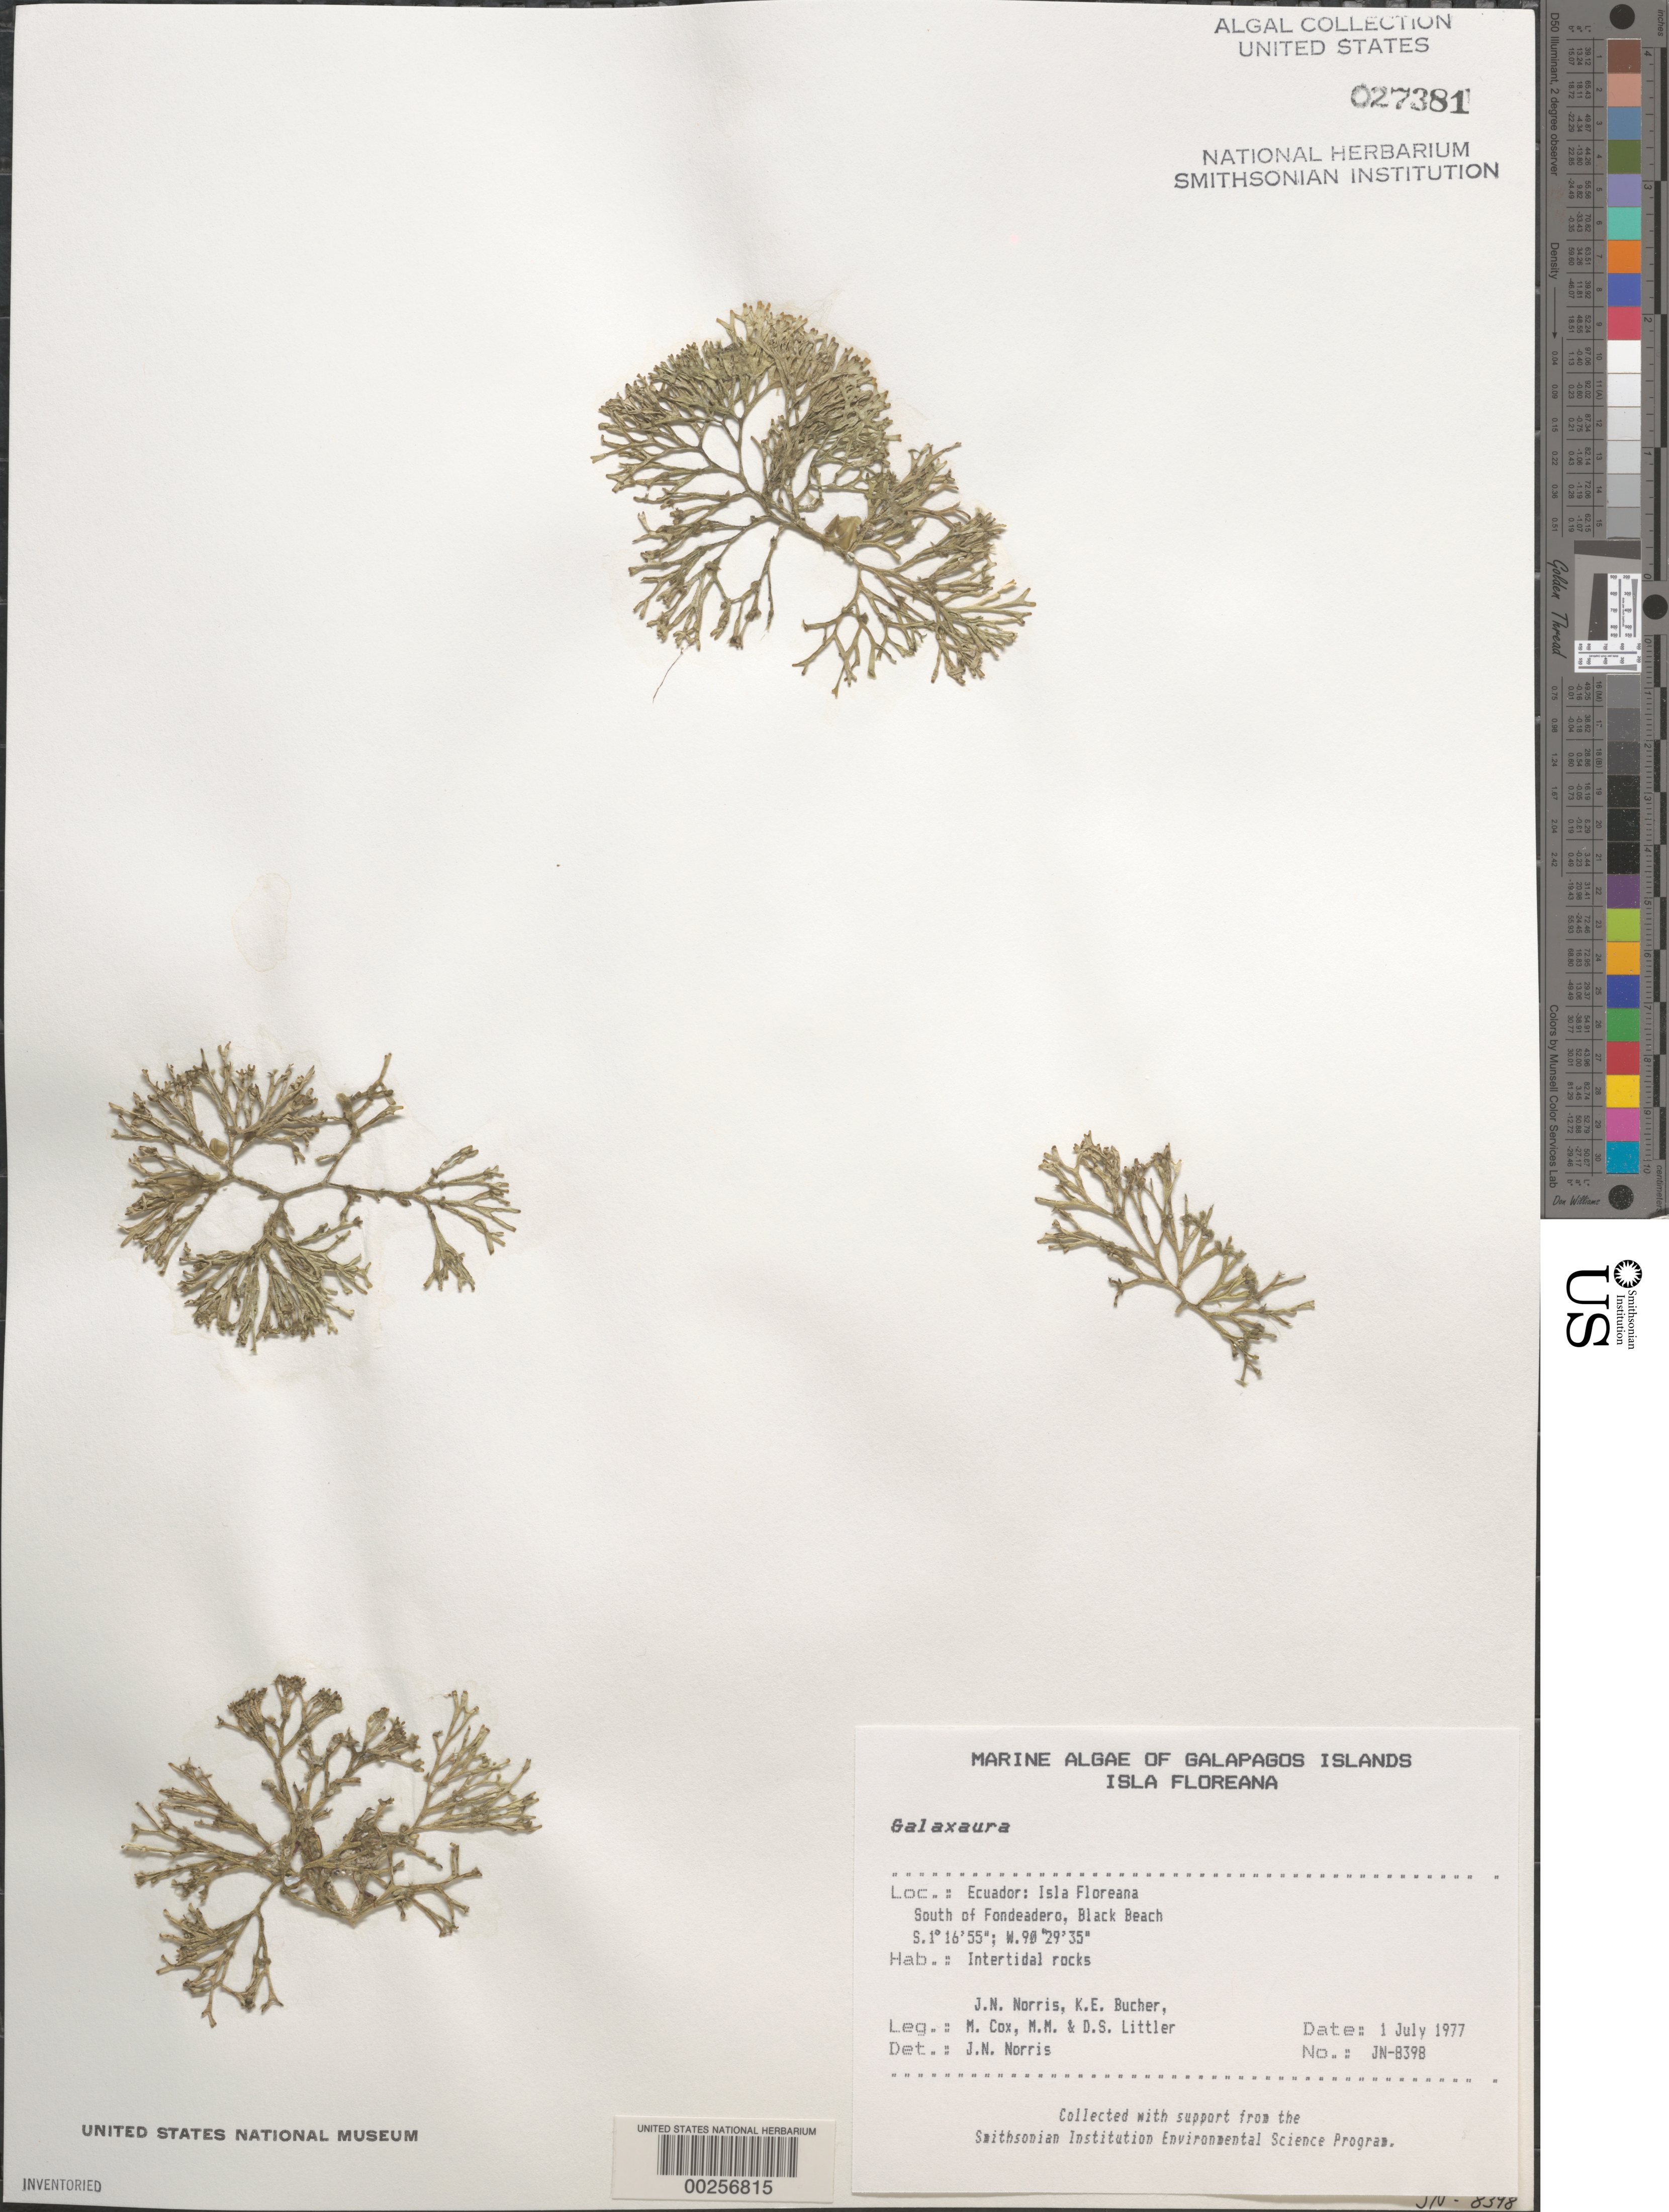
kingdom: Plantae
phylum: Rhodophyta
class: Florideophyceae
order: Nemaliales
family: Galaxauraceae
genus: Galaxaura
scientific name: Galaxaura sp.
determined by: Norris, James N.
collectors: J. N. Norris, K. E. Bucher, M. Cox, M. M. Littler & D. S. Littler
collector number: JN-8398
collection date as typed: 01 Jul 1977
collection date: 1977-07-01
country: Ecuador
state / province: Colón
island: Floreana [Charles, Santa Maria]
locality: Black Beach south of Fondeadero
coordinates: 1 16'55"S, 90 29'35"W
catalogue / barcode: US 27381